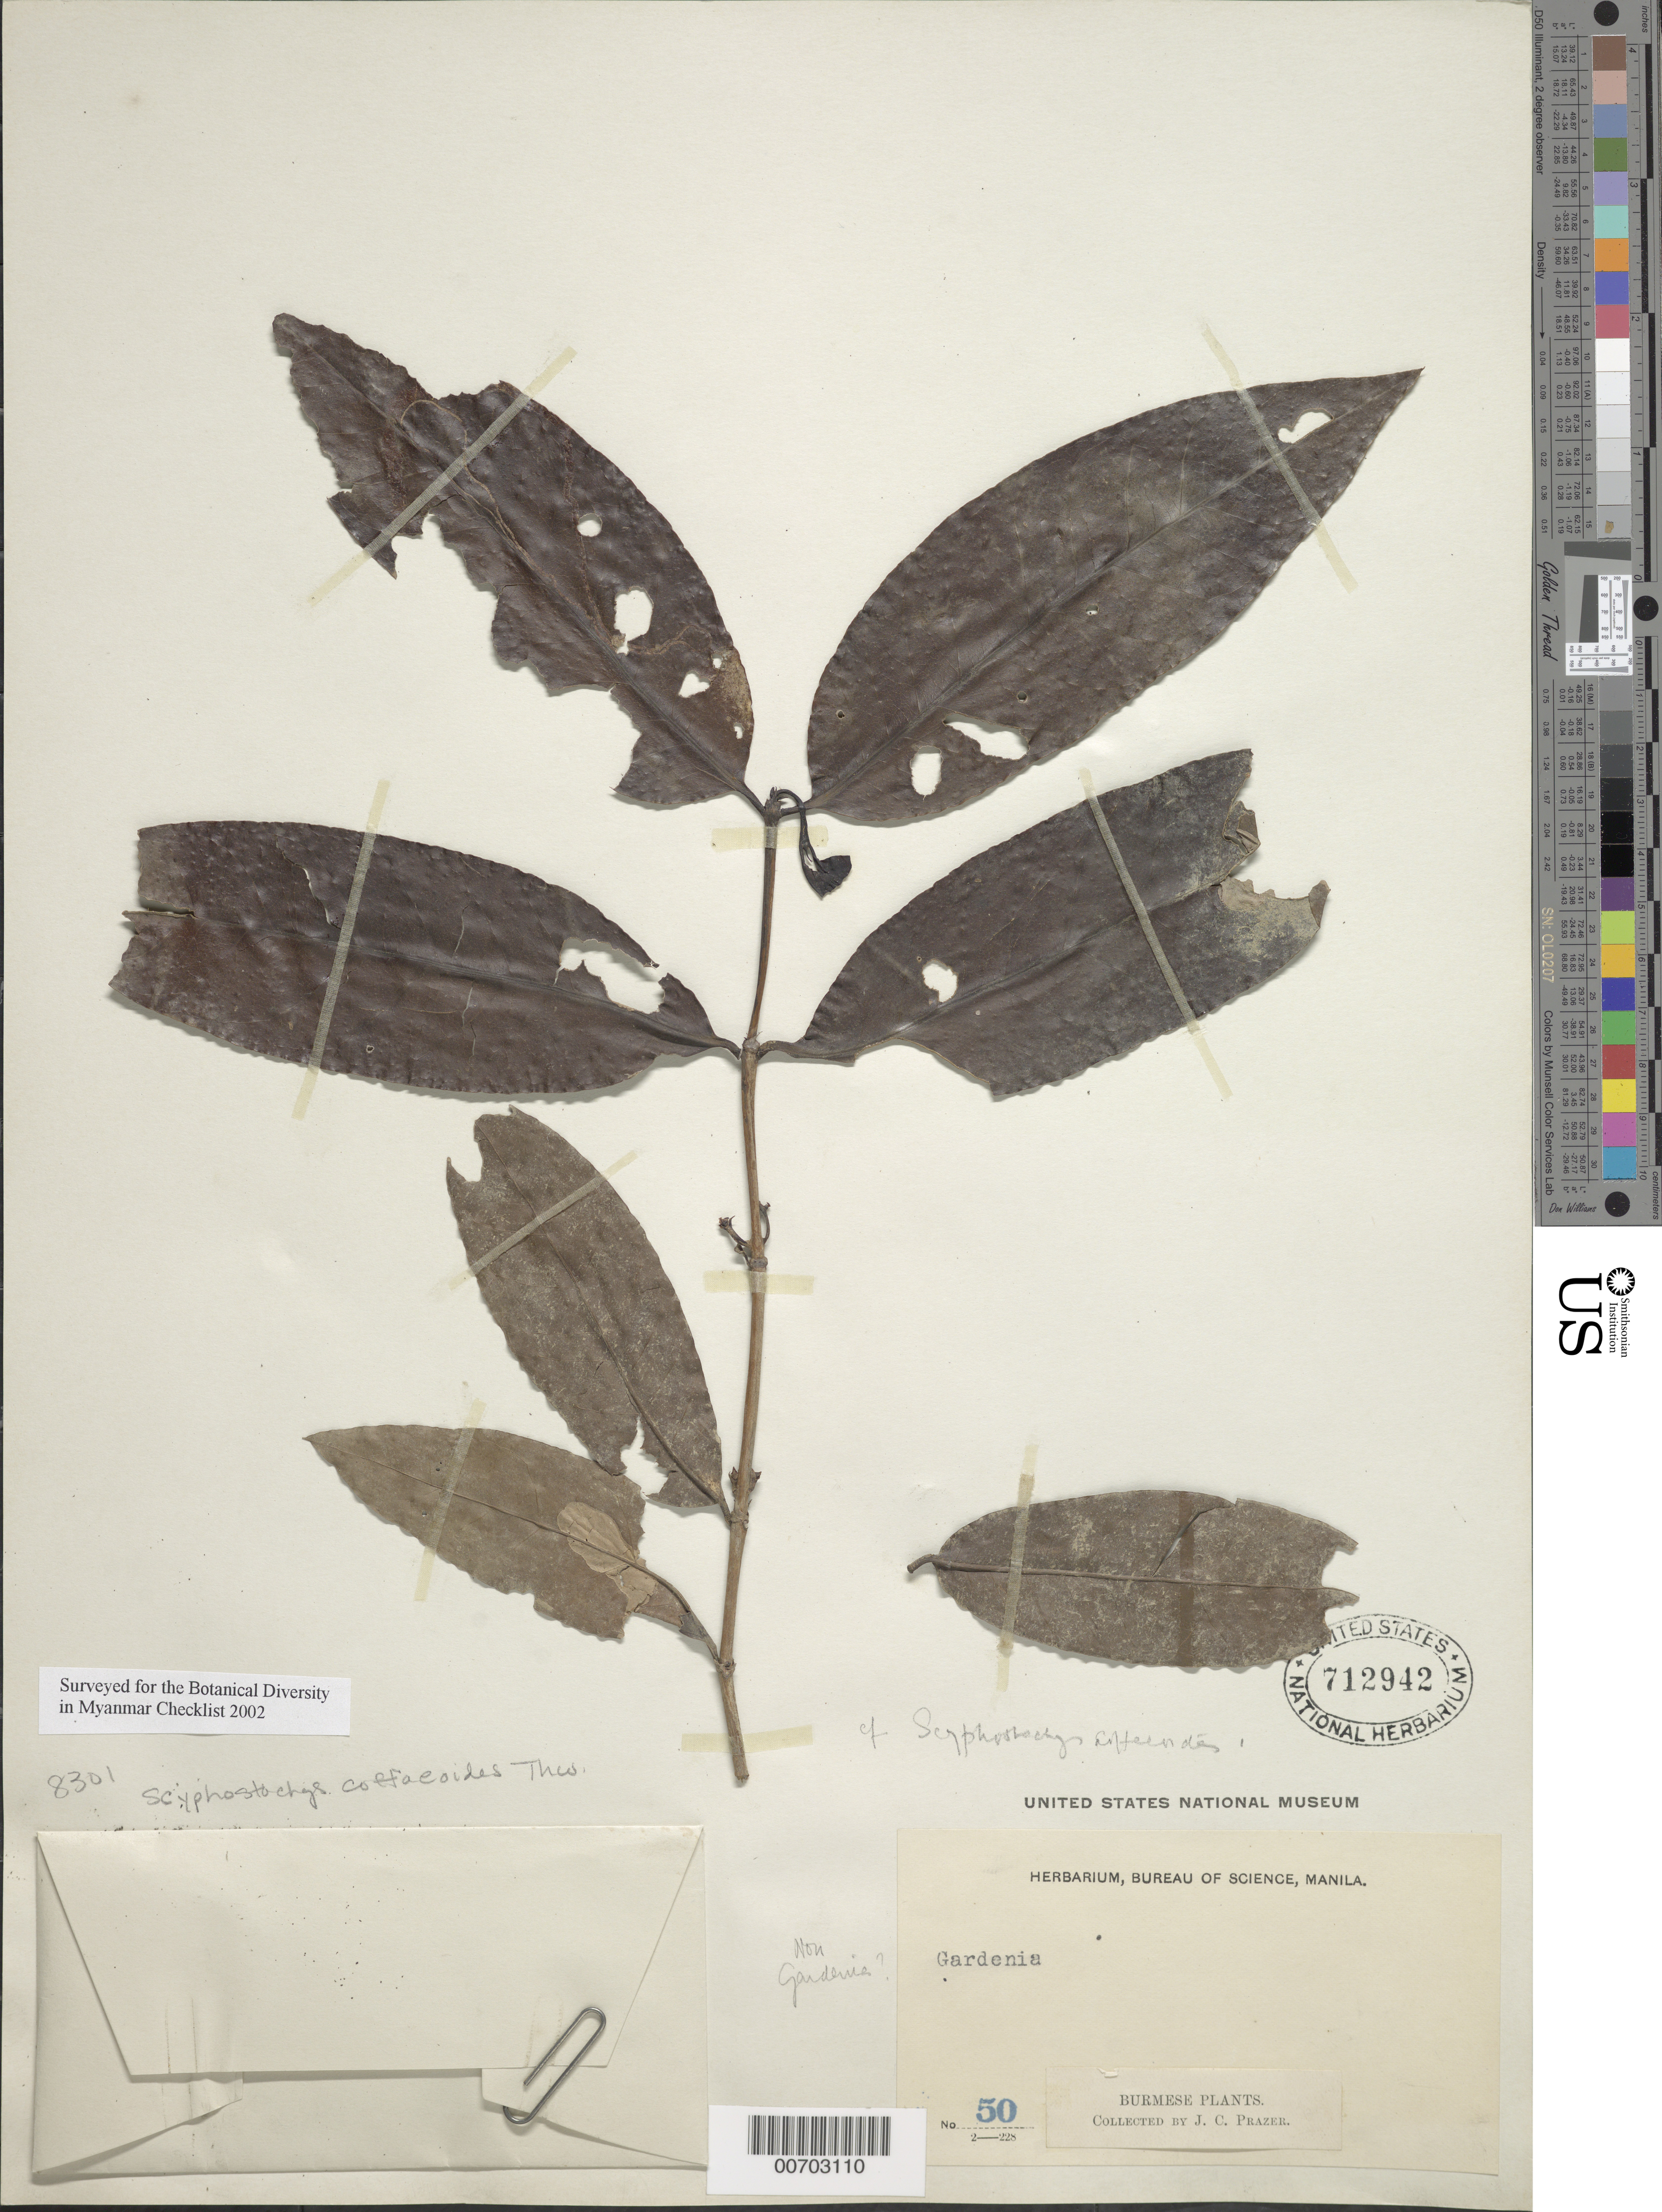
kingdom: Plantae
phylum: Tracheophyta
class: Magnoliopsida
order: Gentianales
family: Rubiaceae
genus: Scyphostachys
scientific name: Scyphostachys coffeoides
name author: Thwaites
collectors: J. Prazer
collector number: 50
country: Myanmar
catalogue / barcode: US 712942